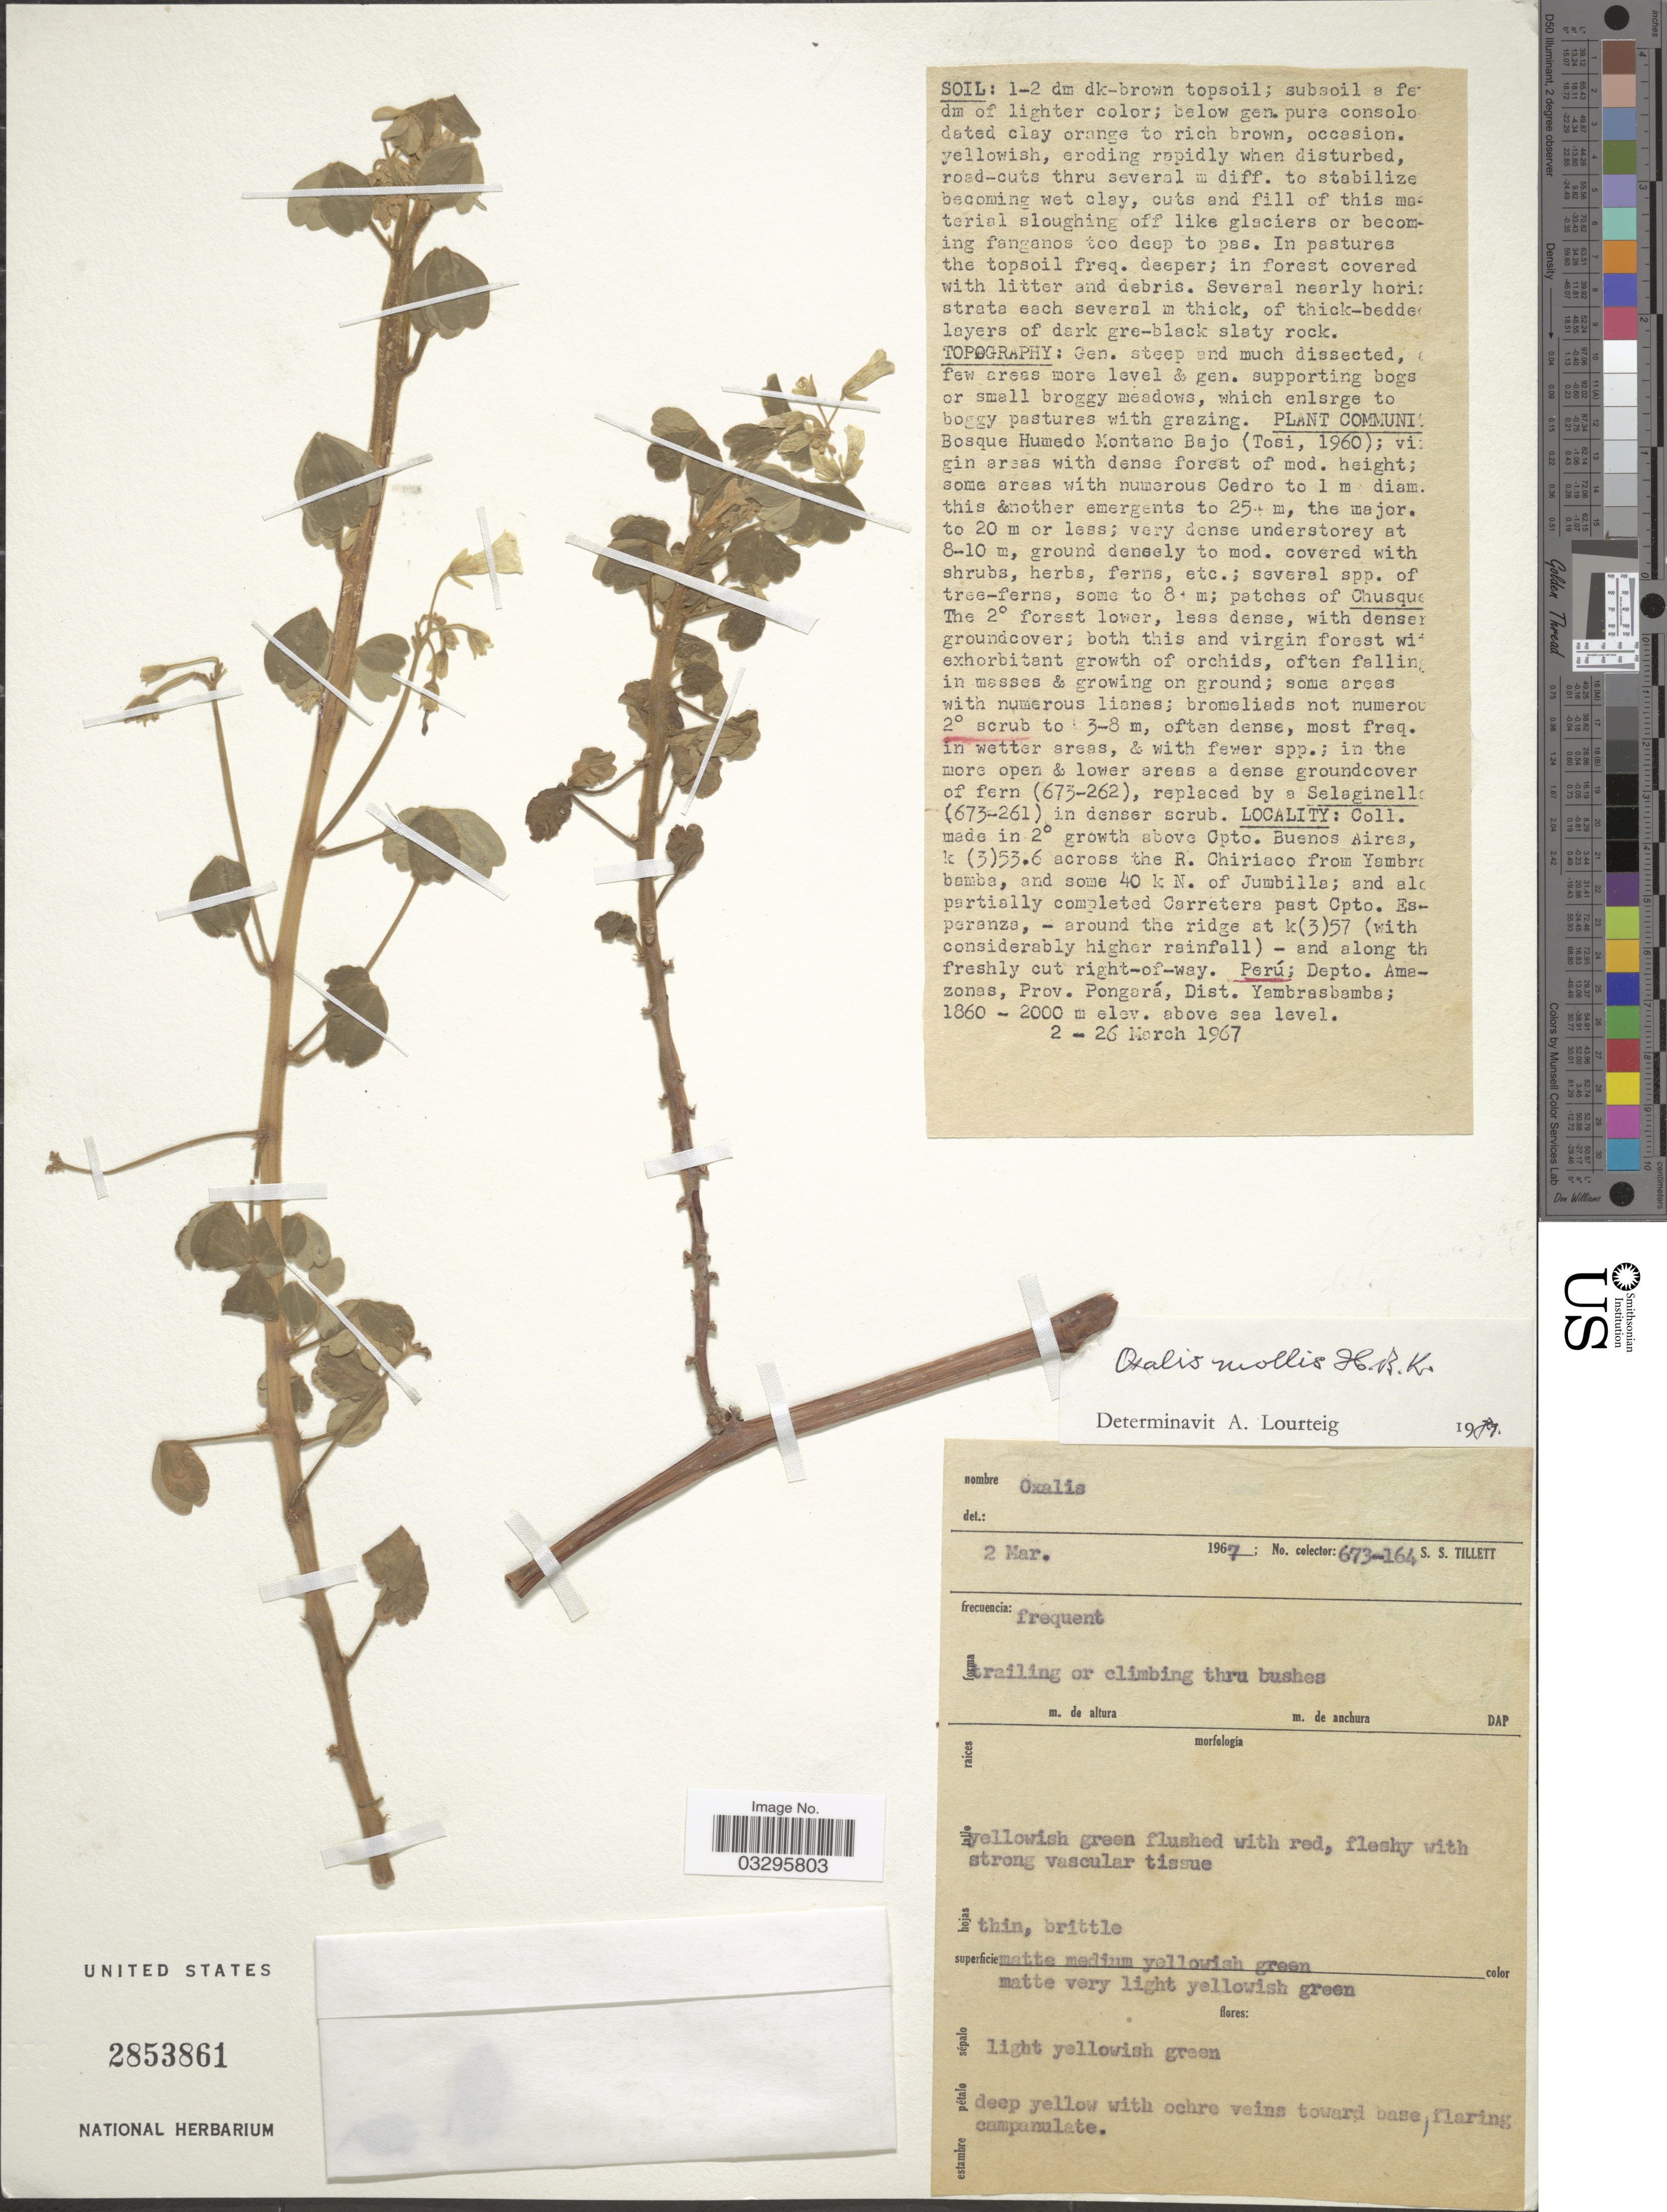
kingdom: Plantae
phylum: Tracheophyta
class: Magnoliopsida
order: Oxalidales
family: Oxalidaceae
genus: Oxalis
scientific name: Oxalis mollis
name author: Kunth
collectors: S. S. Tillett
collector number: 673-164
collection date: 1967-03-02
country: Peru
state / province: Amazonas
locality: Depto. Amazonas, Prov. Pongará, Dist. Yambrasbamba.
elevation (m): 1860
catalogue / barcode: US 2853861